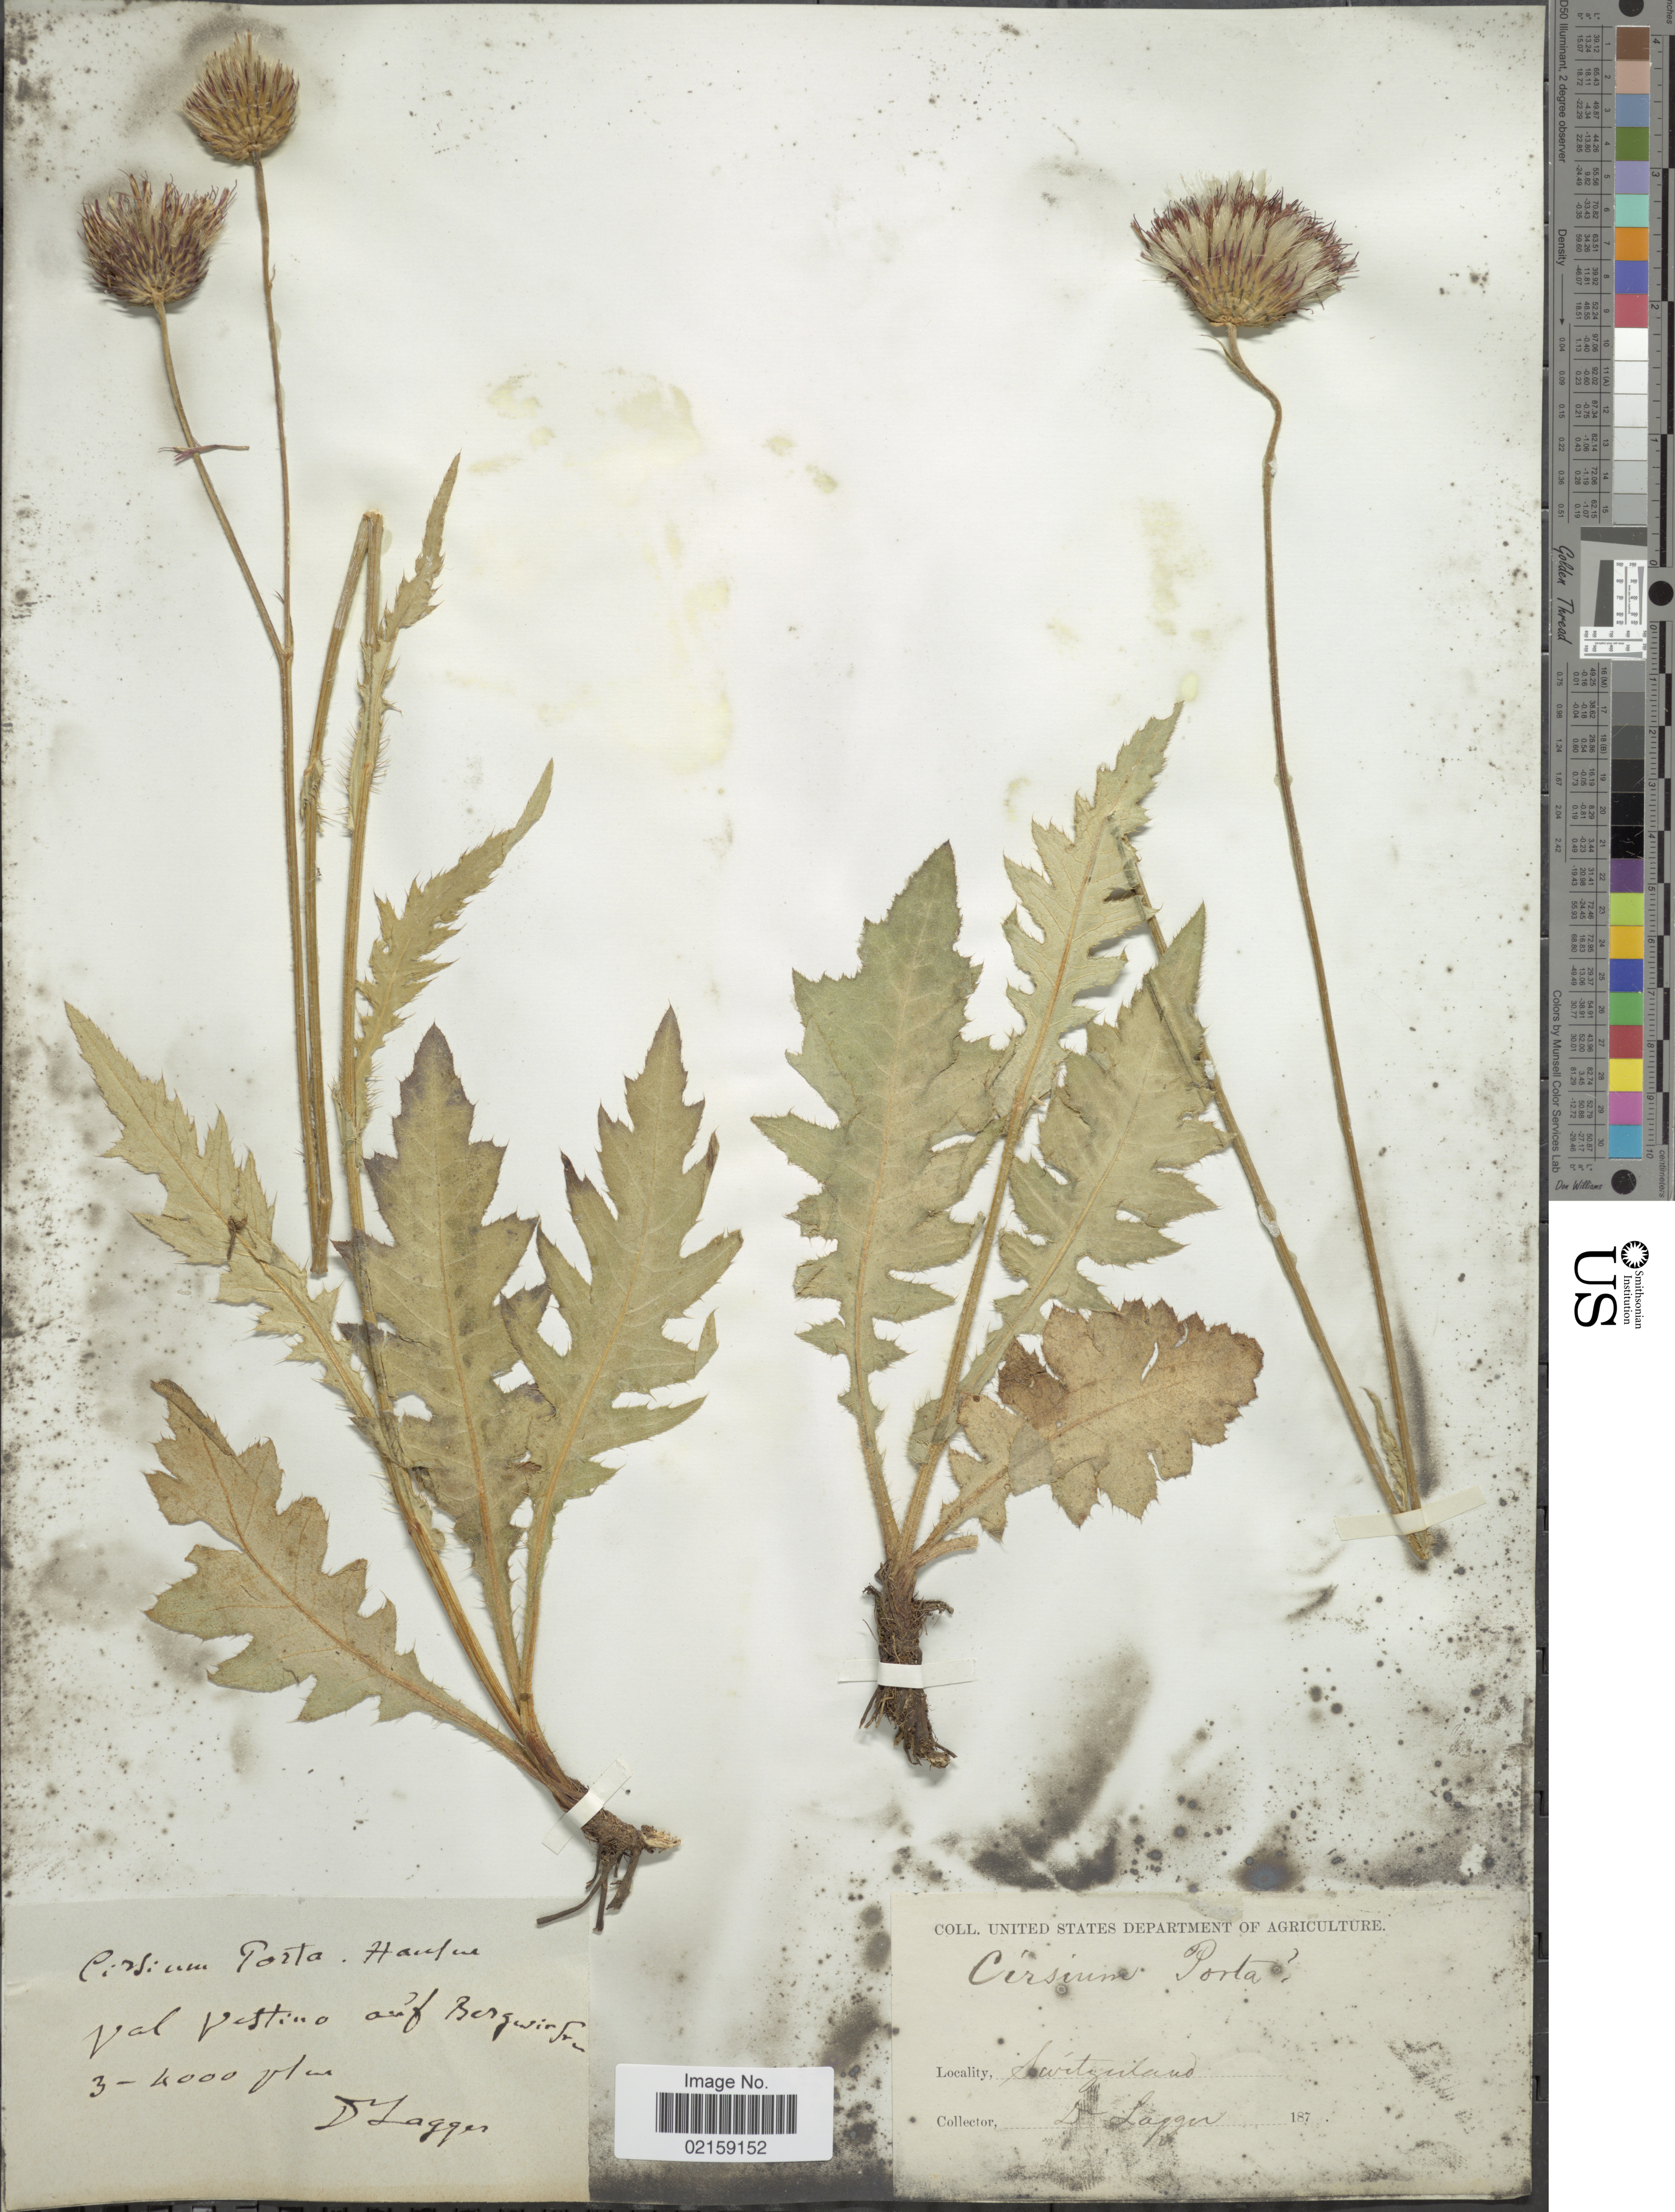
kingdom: Plantae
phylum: Tracheophyta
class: Magnoliopsida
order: Asterales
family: Asteraceae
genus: Cirsium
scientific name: Cirsium linkianum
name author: M. Loehr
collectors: D. Lagger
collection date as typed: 187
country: Italy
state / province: Lombardy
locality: Val Vestino auf Bergwiesen.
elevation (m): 3000